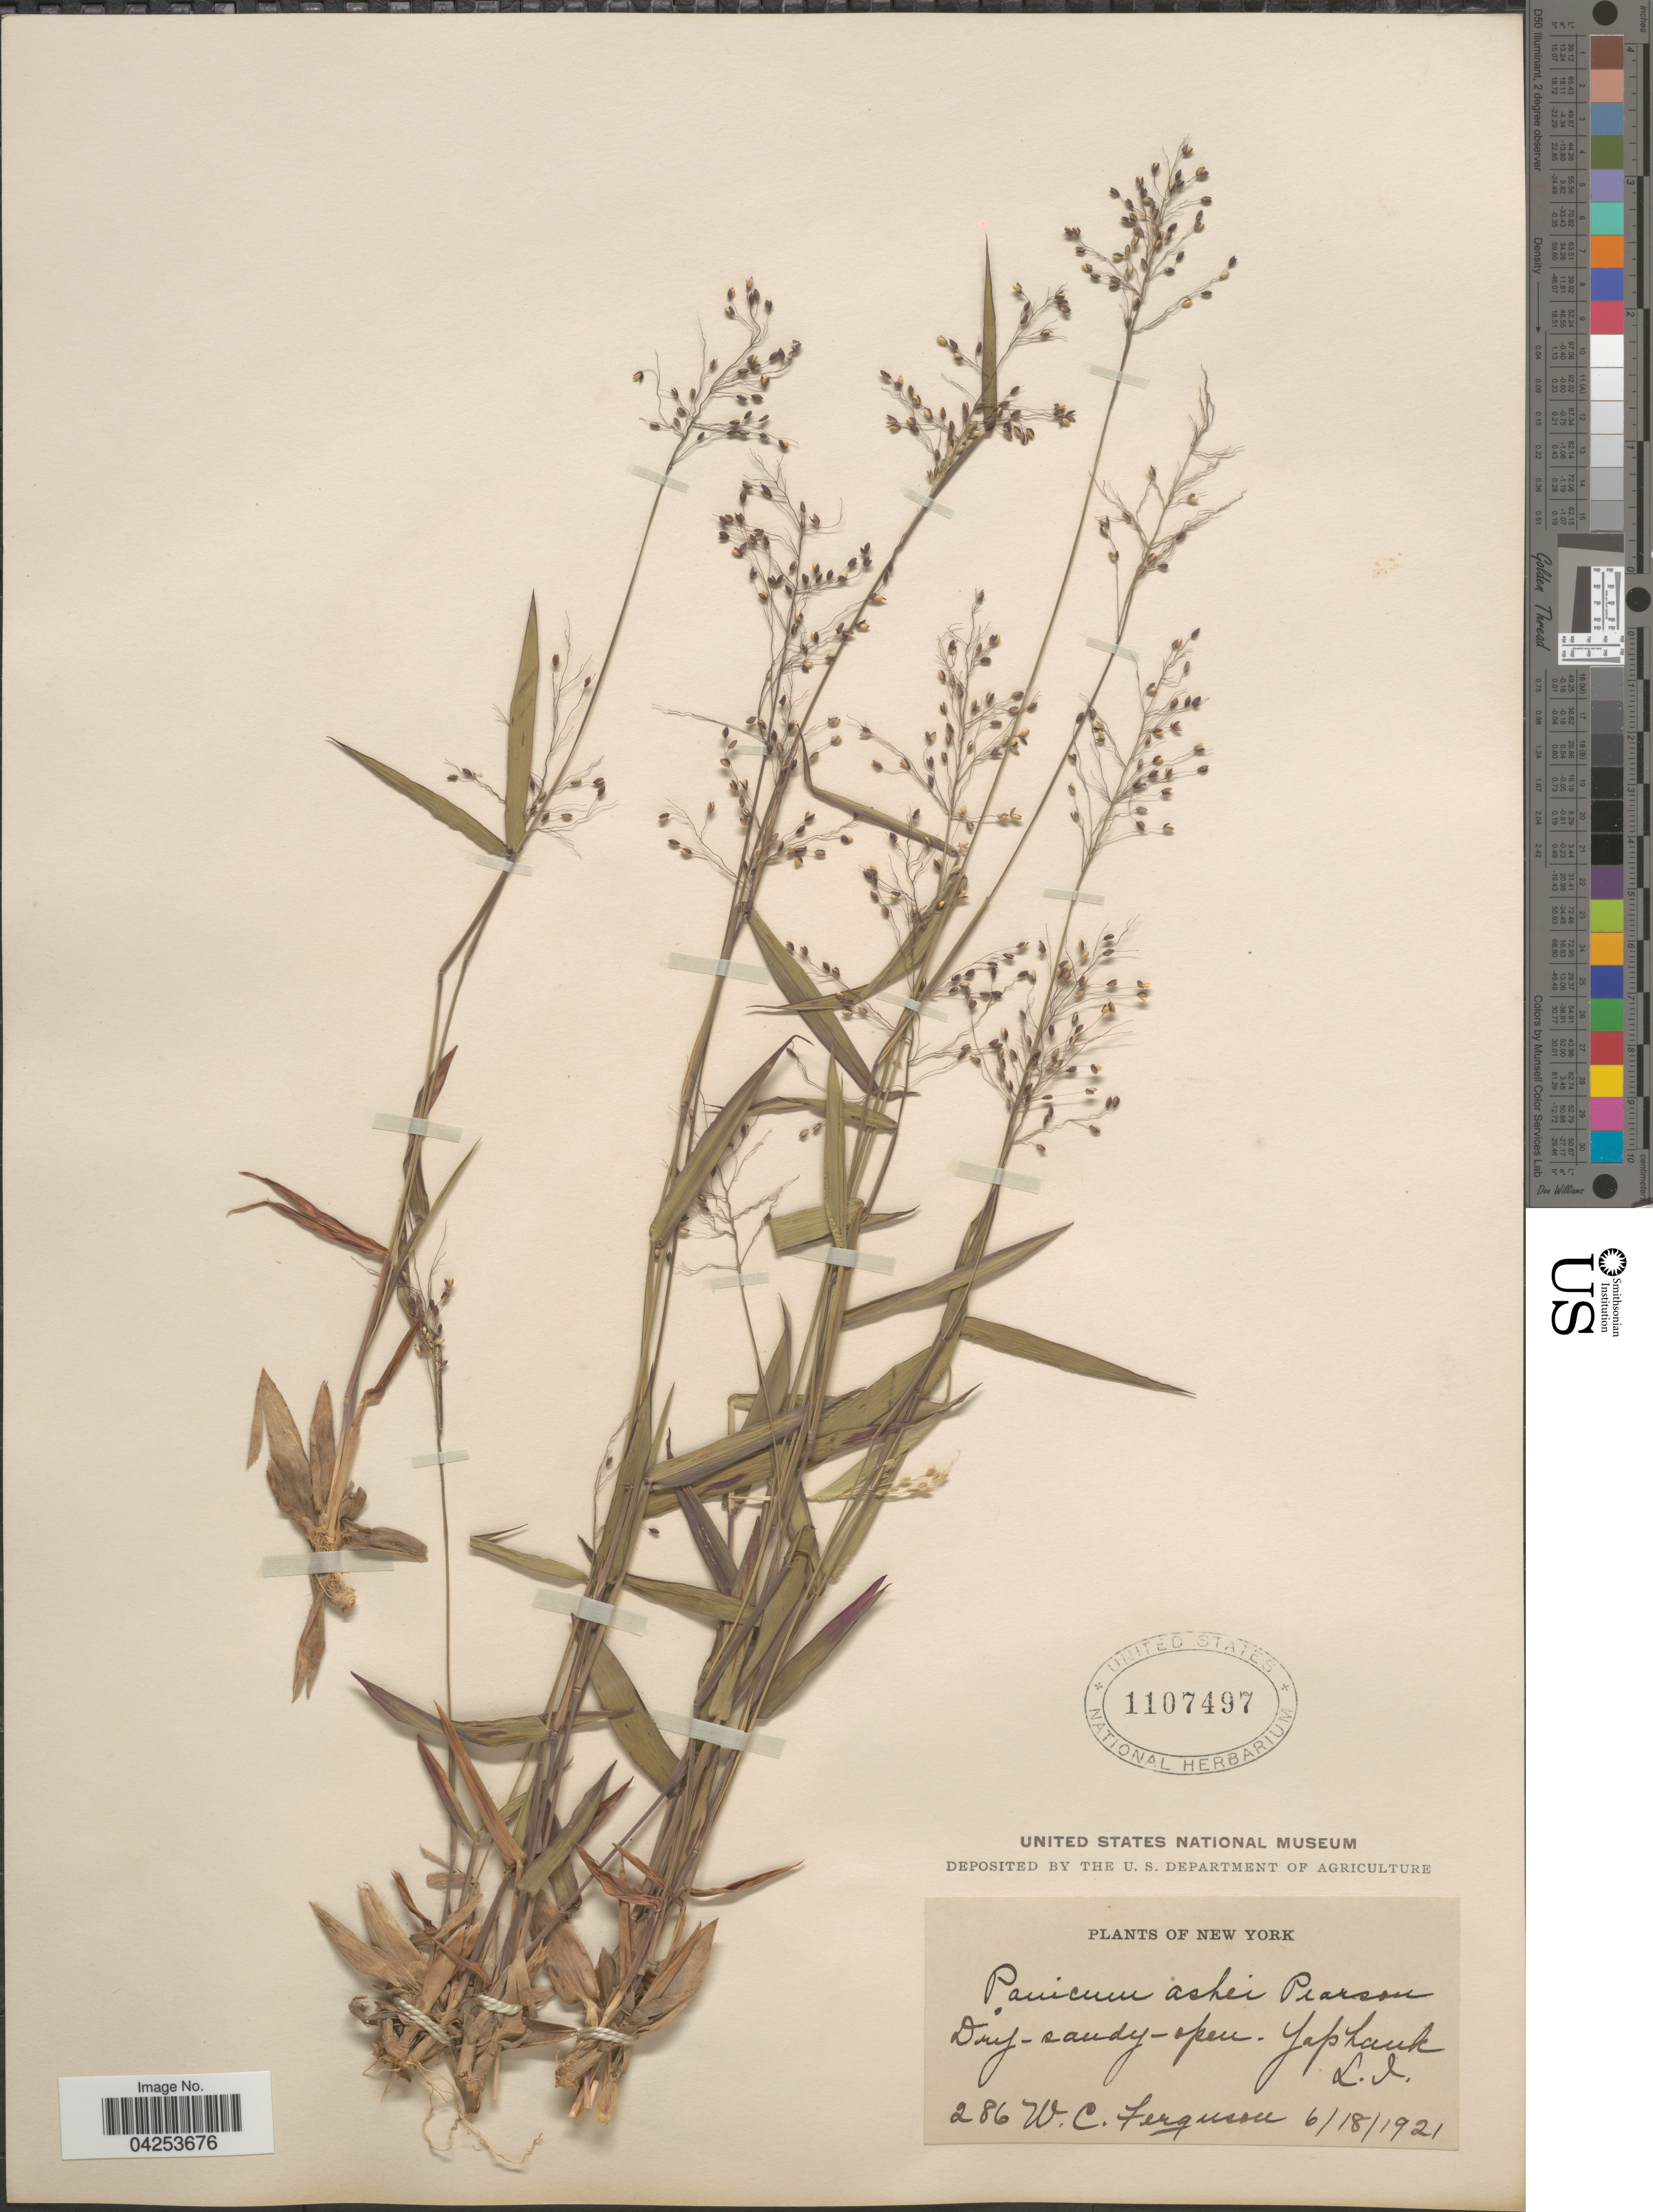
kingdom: Plantae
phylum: Tracheophyta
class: Liliopsida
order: Poales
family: Poaceae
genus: Dichanthelium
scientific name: Dichanthelium commutatum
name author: (Schult.) Gould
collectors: W. Ferguson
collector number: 286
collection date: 1921-06-18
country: United States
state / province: New York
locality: Dry-sandy-open Yaphank.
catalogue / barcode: US 1107497